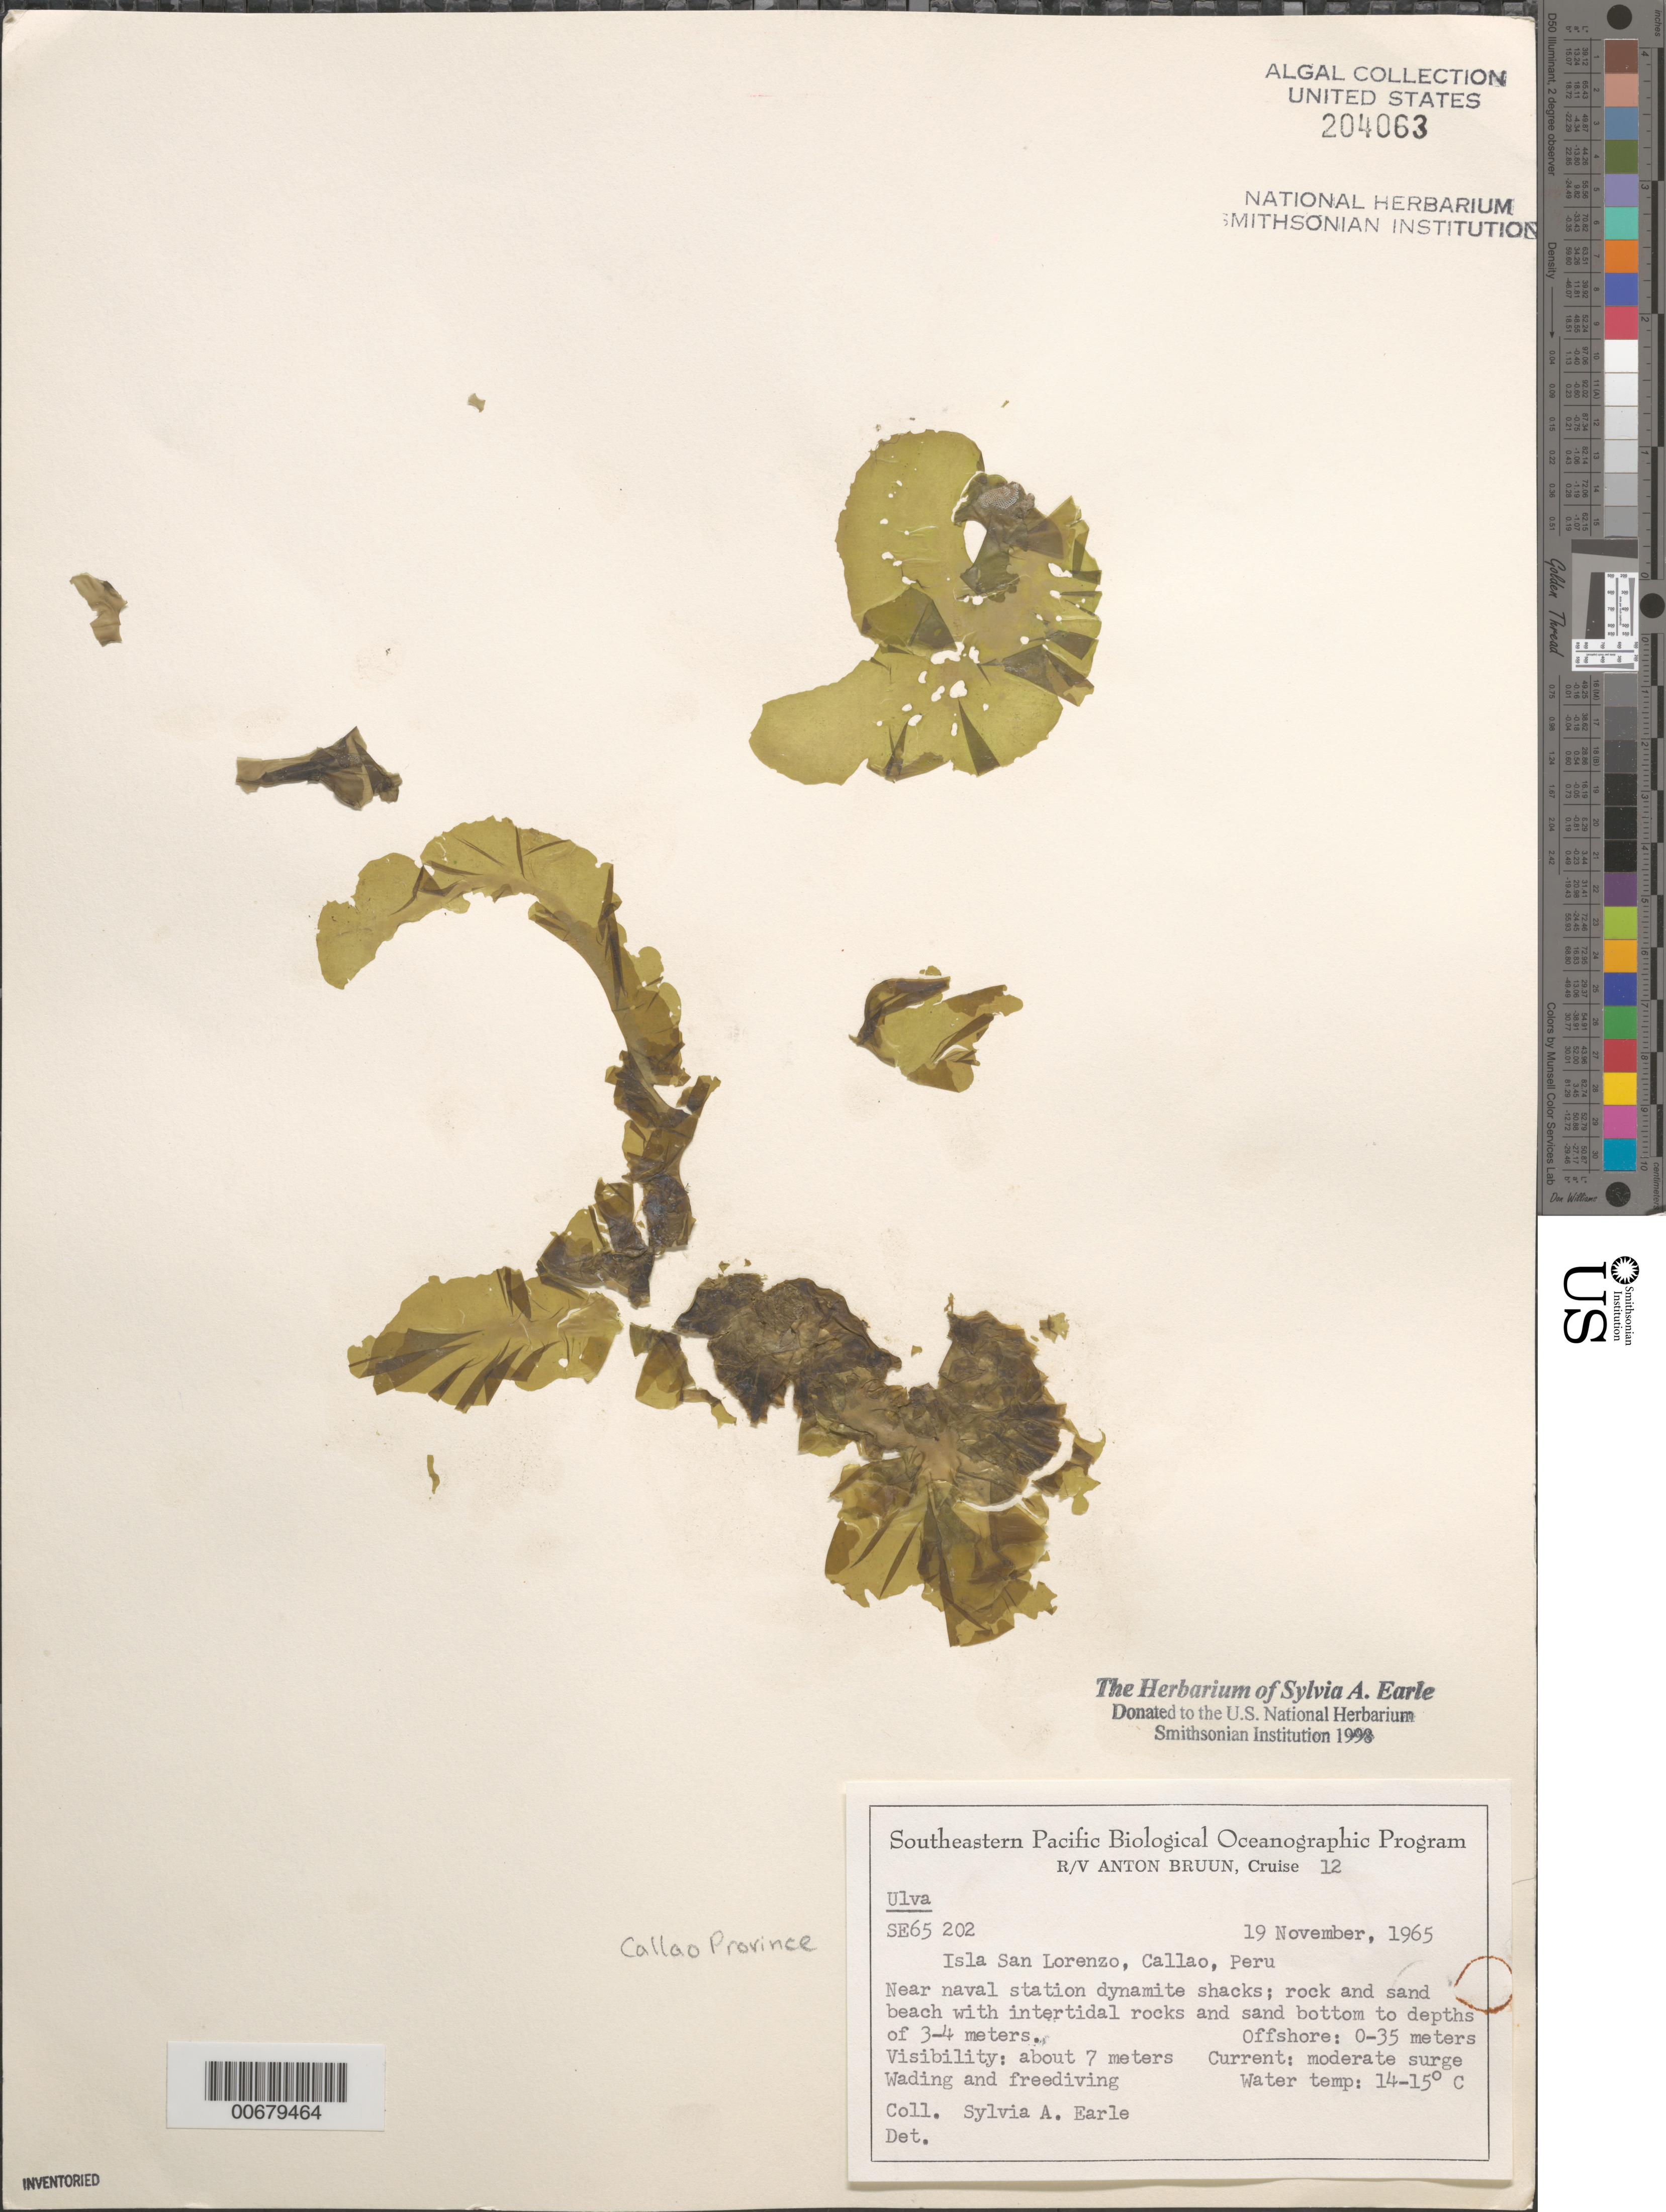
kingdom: Plantae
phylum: Chlorophyta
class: Ulvophyceae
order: Ulvales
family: Ulvaceae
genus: Ulva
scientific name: Ulva sp.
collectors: S. A. Earle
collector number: SE 65202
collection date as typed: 19 Nov 1965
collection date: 1965-11-19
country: Peru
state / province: Callao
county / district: Callao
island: Isla San Lorenzo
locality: Callao, Naval Station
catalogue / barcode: US 204063